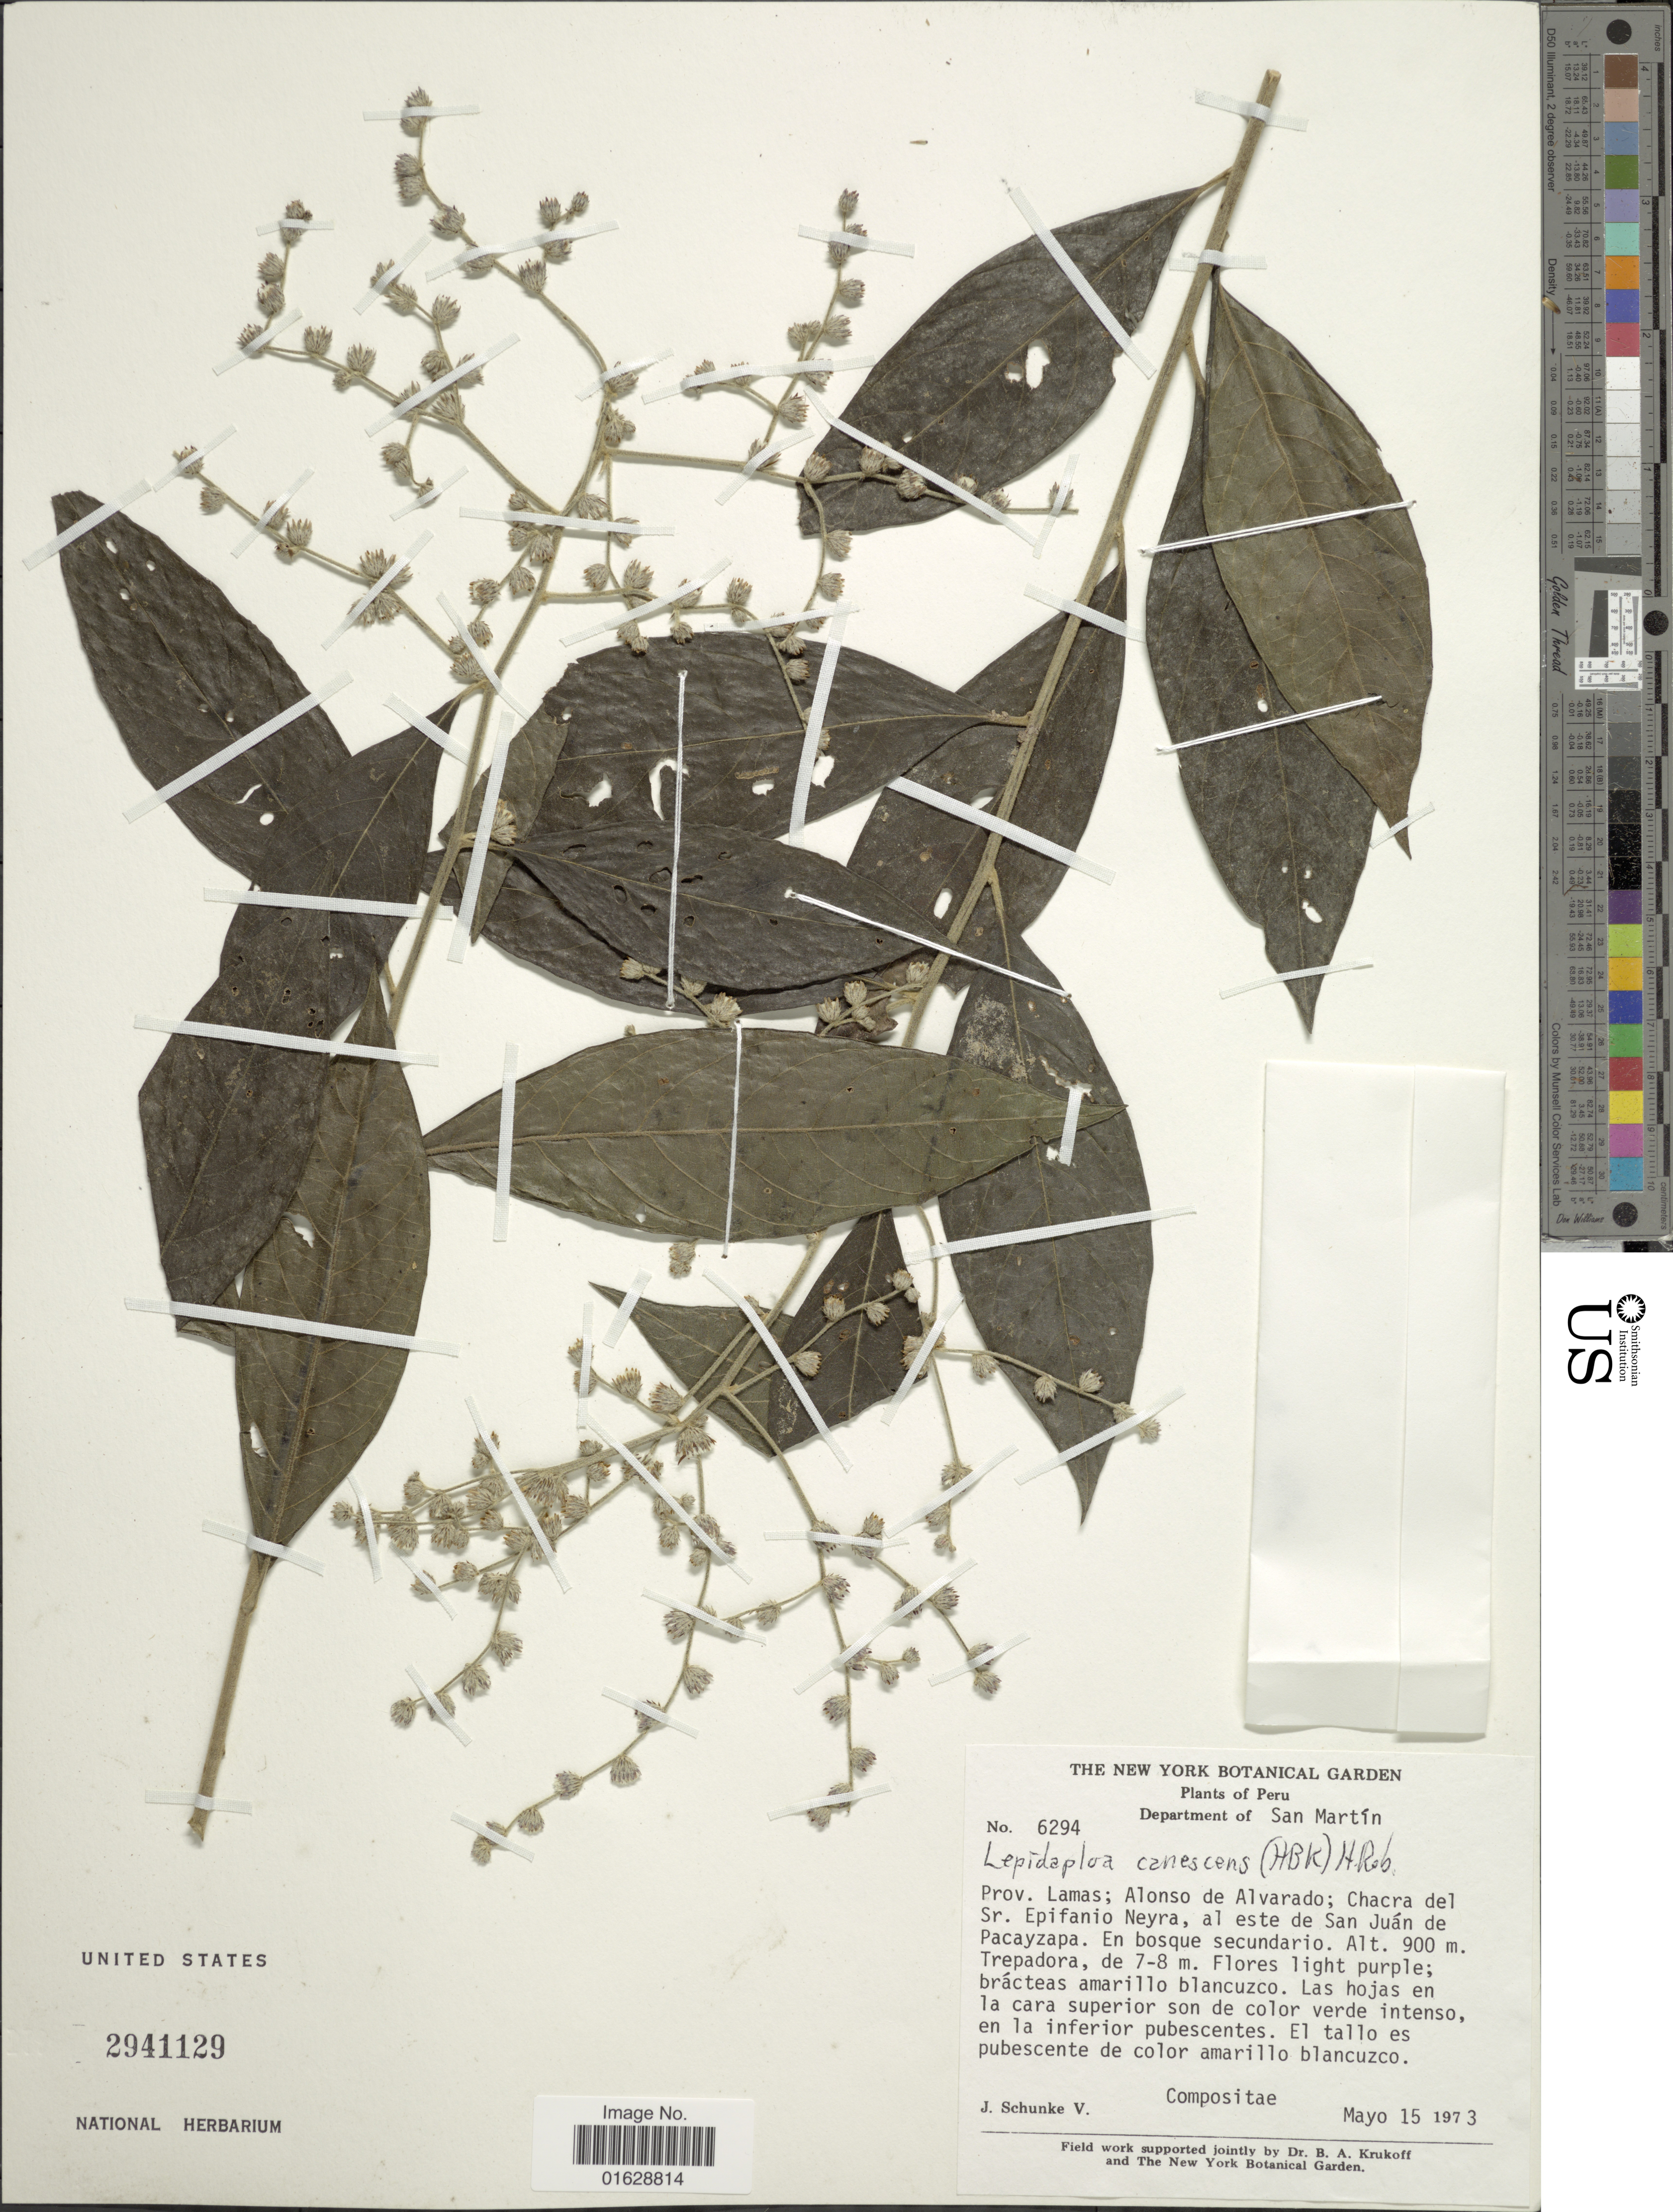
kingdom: Plantae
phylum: Tracheophyta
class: Magnoliopsida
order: Asterales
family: Asteraceae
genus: Lepidaploa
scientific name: Lepidaploa canescens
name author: (Kunth) H. Rob.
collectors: J. Schunke Vigo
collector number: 6294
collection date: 1973-05-15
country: Peru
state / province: San Martín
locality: Department of San Martin. Prov. Lamas; Alonso de Alvarado; Chacra del Sr. Epifanio Neyra, al este de San Juan de Pacyzapa.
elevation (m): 900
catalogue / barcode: US 2941129